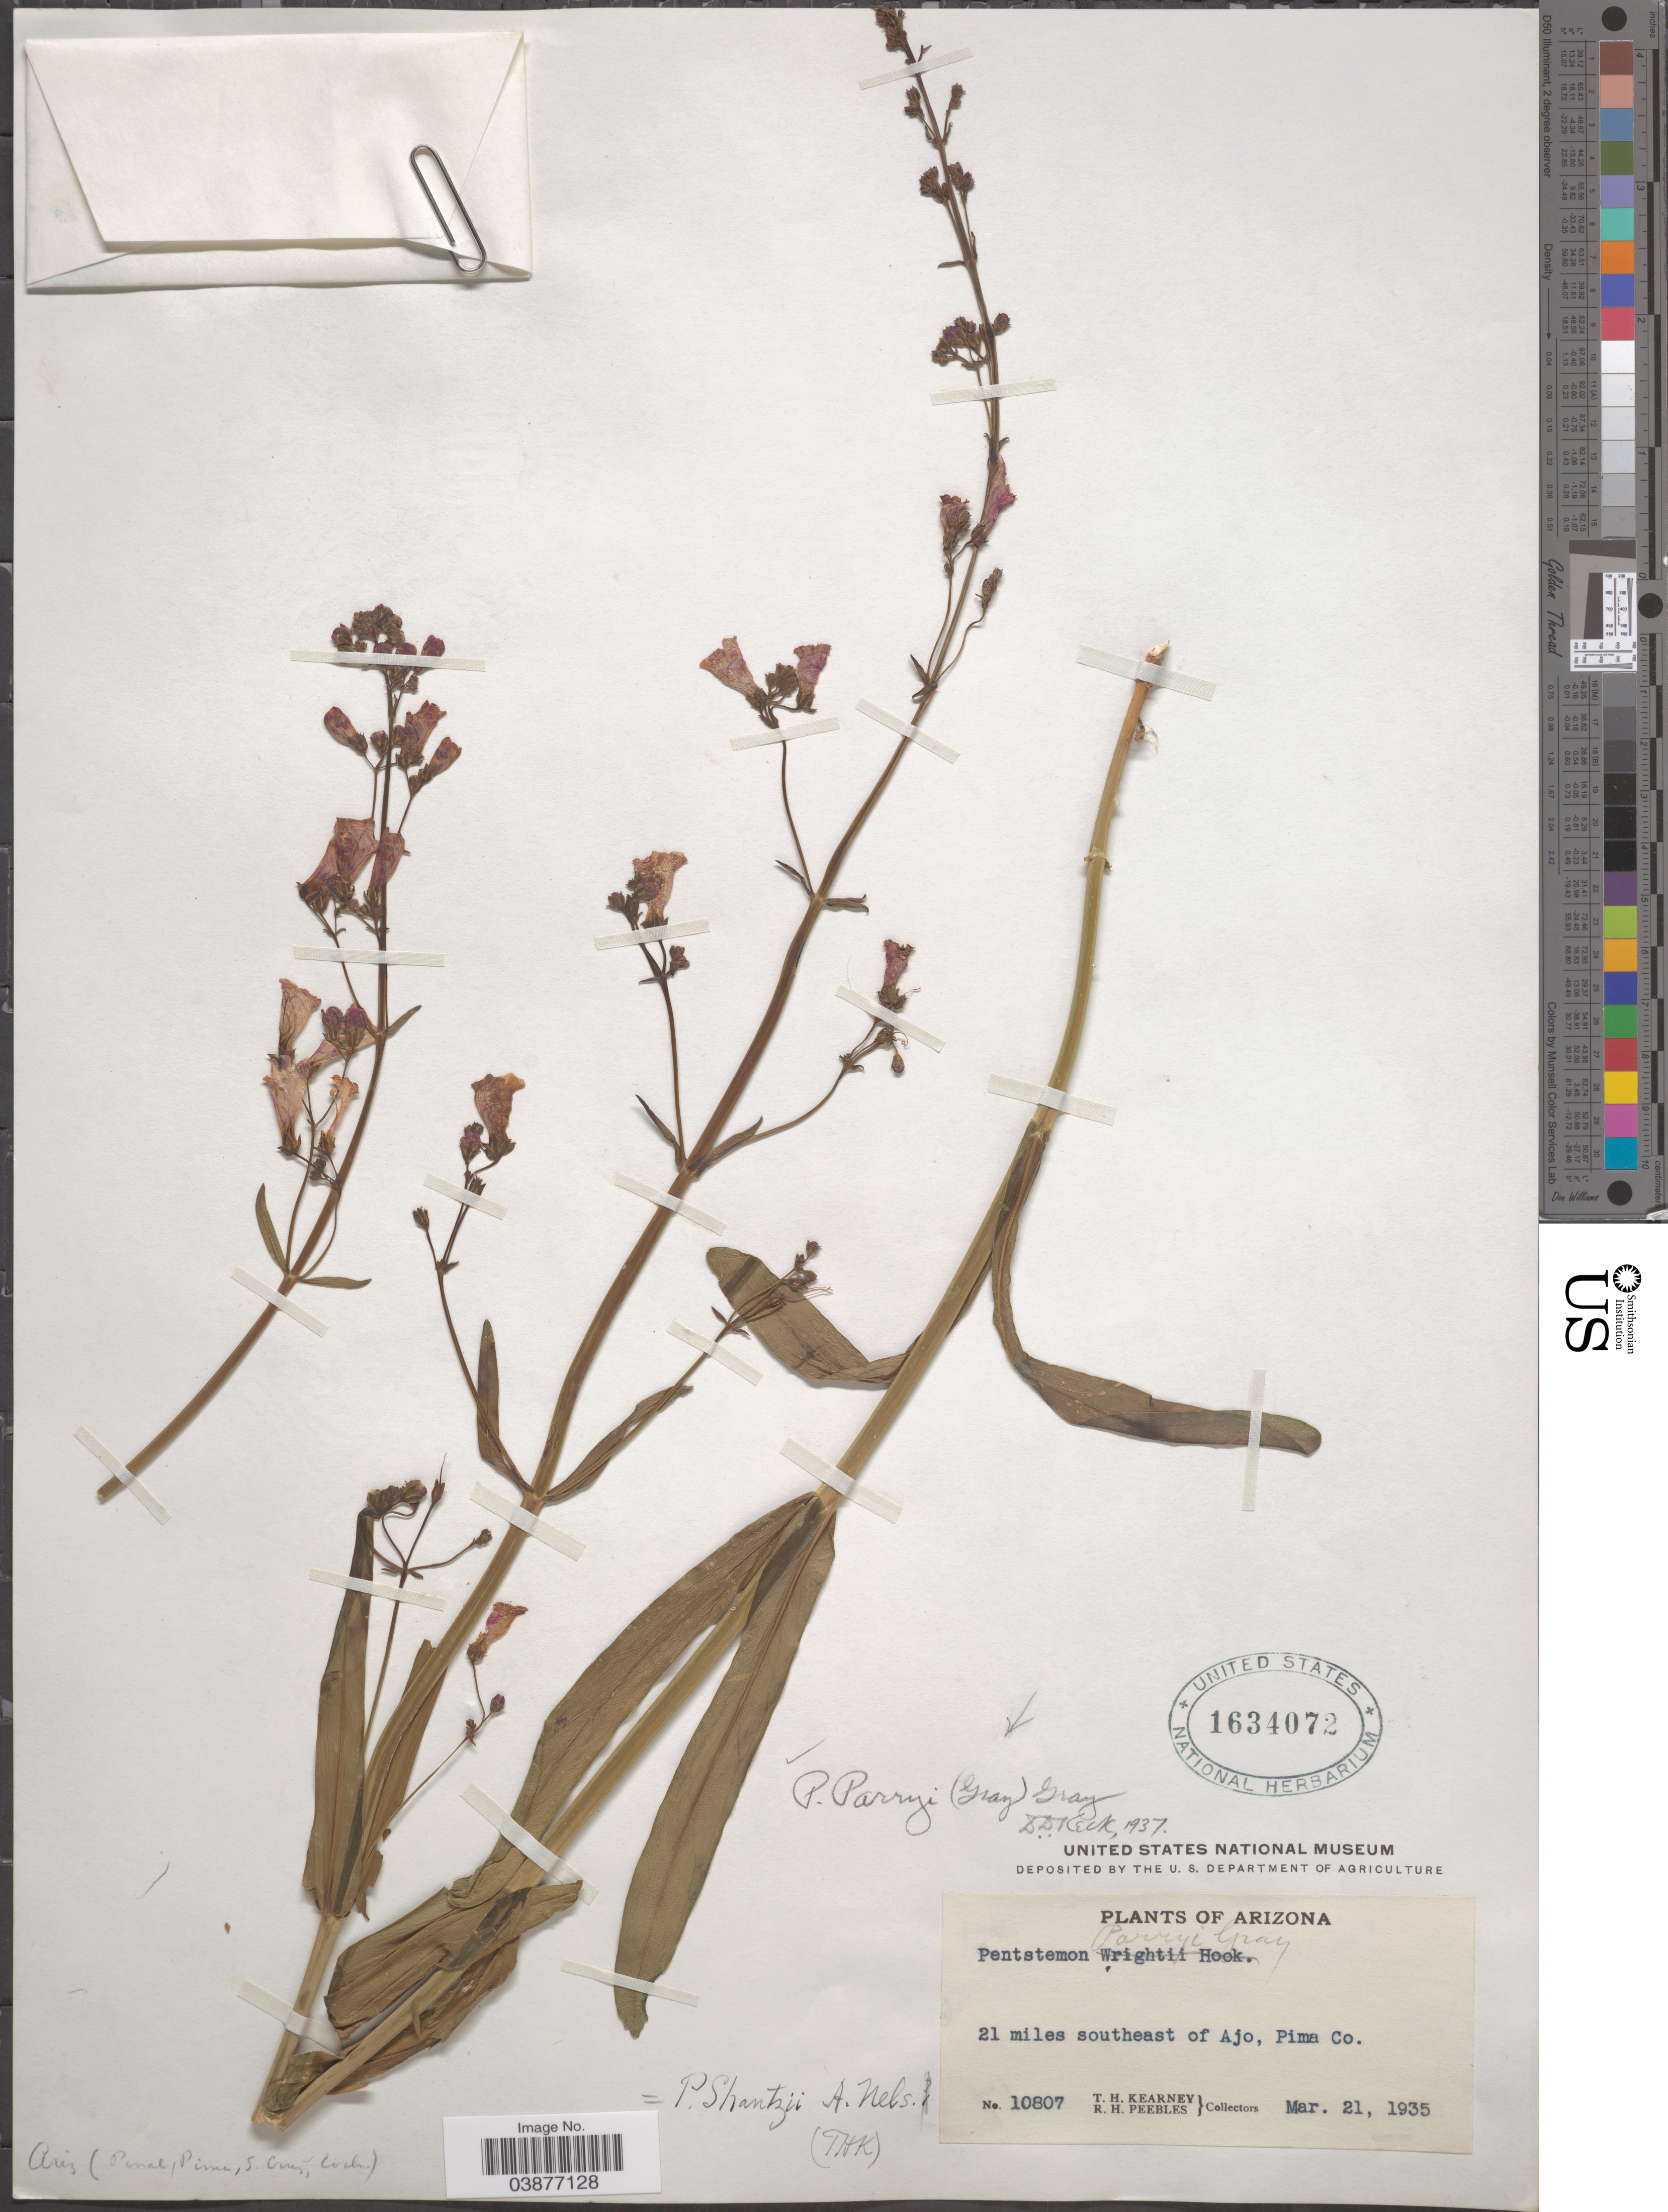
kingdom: Plantae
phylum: Tracheophyta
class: Magnoliopsida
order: Lamiales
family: Plantaginaceae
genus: Penstemon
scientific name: Penstemon parryi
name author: A. Gray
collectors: T. H. Kearney & R. H. Peebles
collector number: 10807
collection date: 1935-03-21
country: United States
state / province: Arizona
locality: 21 miles southeast of Ajo, Pima Co.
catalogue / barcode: US 1634072